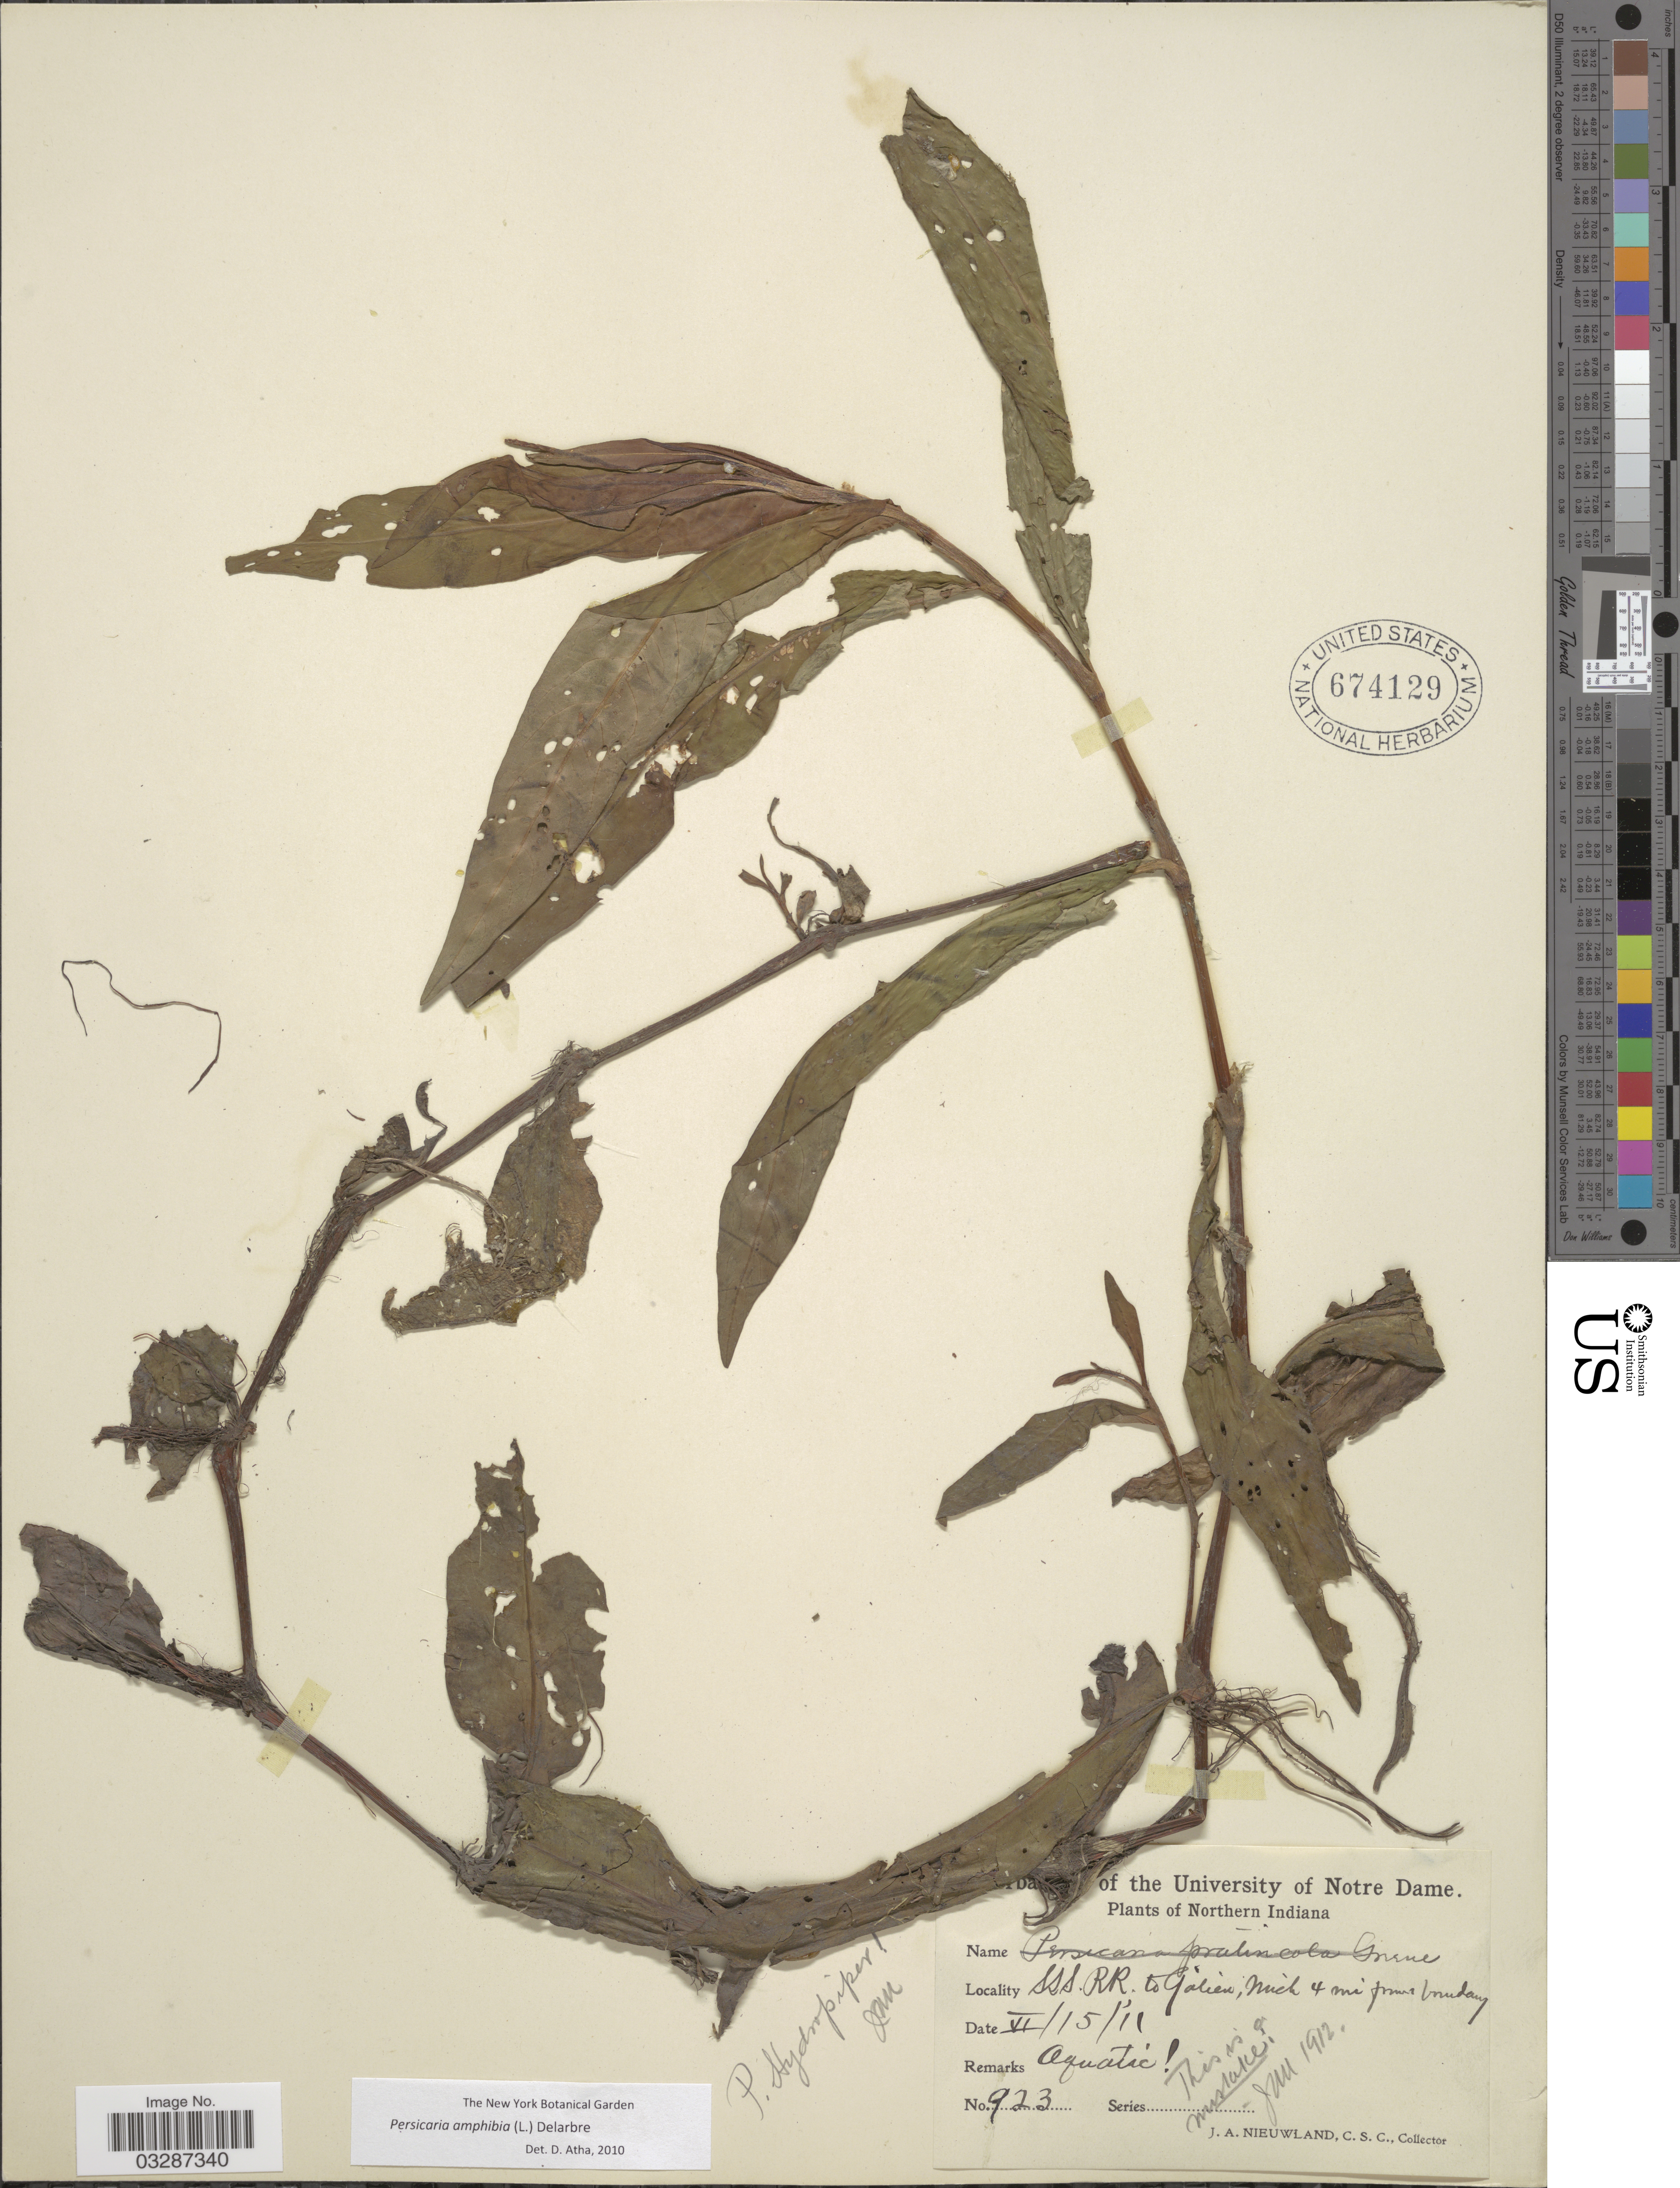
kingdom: Plantae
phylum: Tracheophyta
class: Magnoliopsida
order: Caryophyllales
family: Polygonaceae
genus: Persicaria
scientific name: Persicaria amphibia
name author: (L.) Delarbre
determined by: Atha, D. E.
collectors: J. A. Nieuwland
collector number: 923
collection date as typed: Transcribed d/m/y: 15/6/11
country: United States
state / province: Indiana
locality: Northern Indiana. SSS. RR. To Galien, Mich 4 mi from boundary.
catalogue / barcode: US 674129